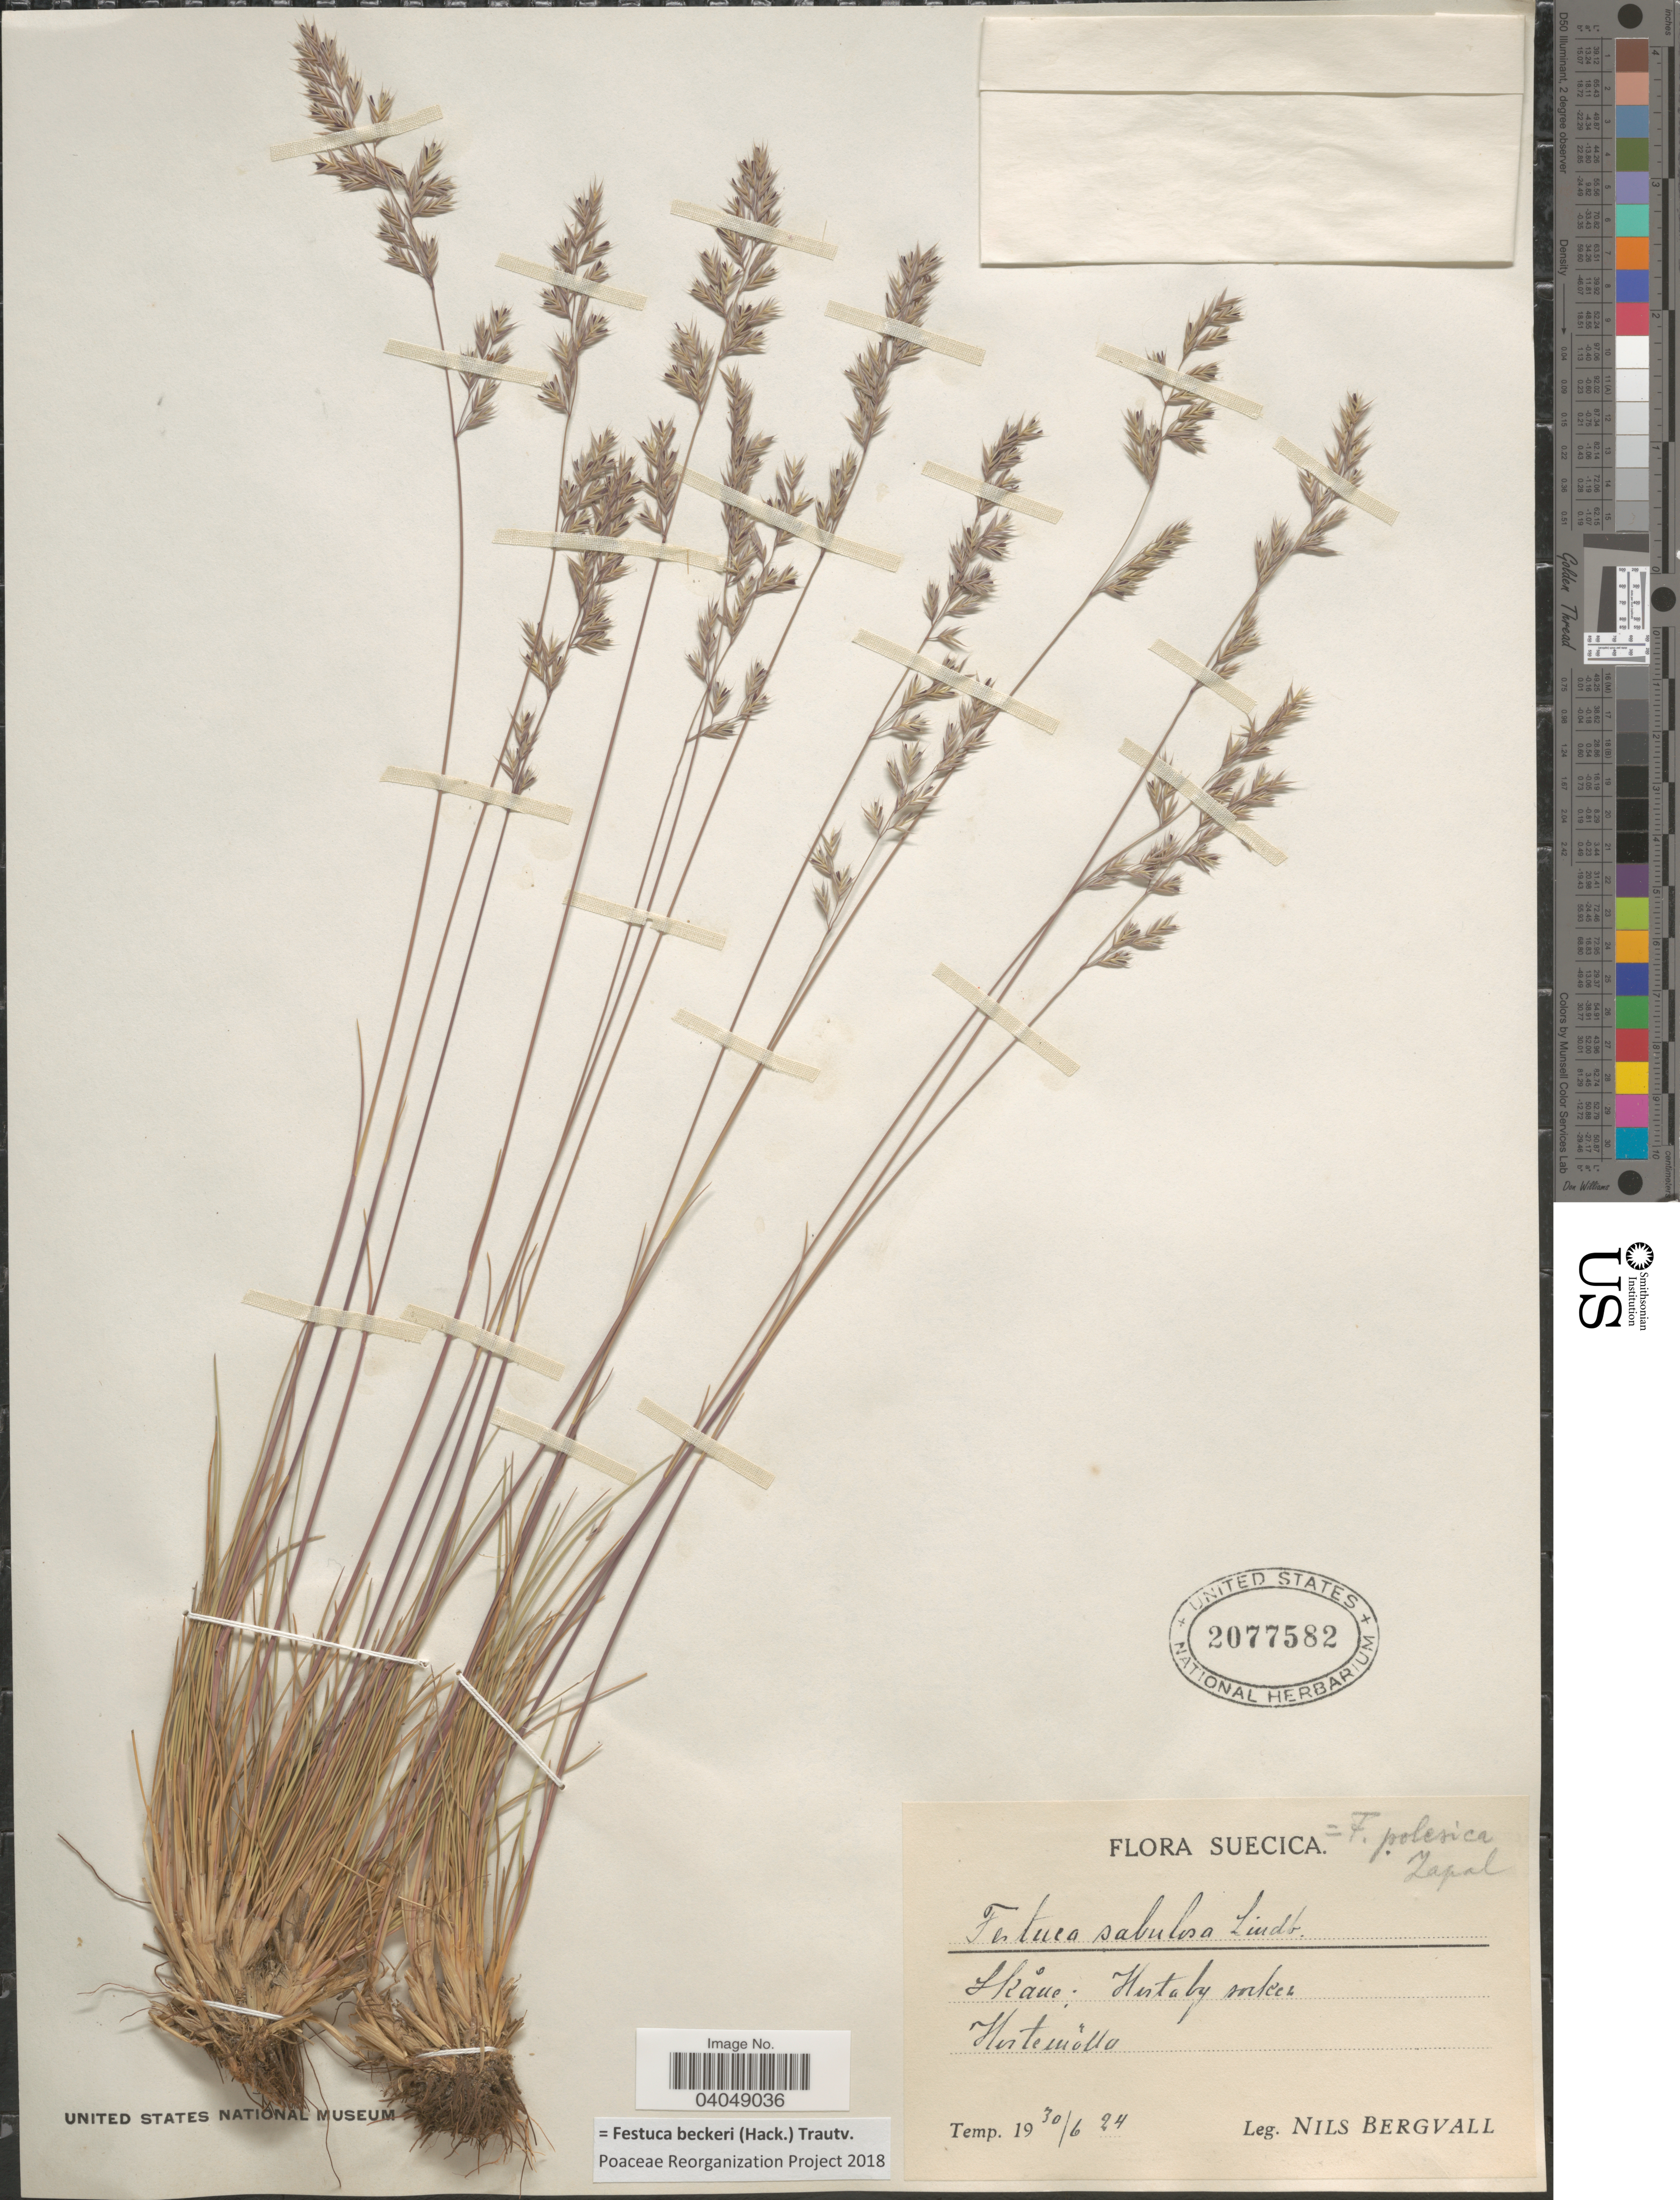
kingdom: Plantae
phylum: Tracheophyta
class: Liliopsida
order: Poales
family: Poaceae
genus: Festuca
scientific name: Festuca beckeri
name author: (Hack.) Trautv.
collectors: N. Bergvall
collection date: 1924-06-30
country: Sweden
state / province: Skåne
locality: Suecica. Hertaby socken. [interpreted] Hortemöllo. [interpreted]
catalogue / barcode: US 2077582